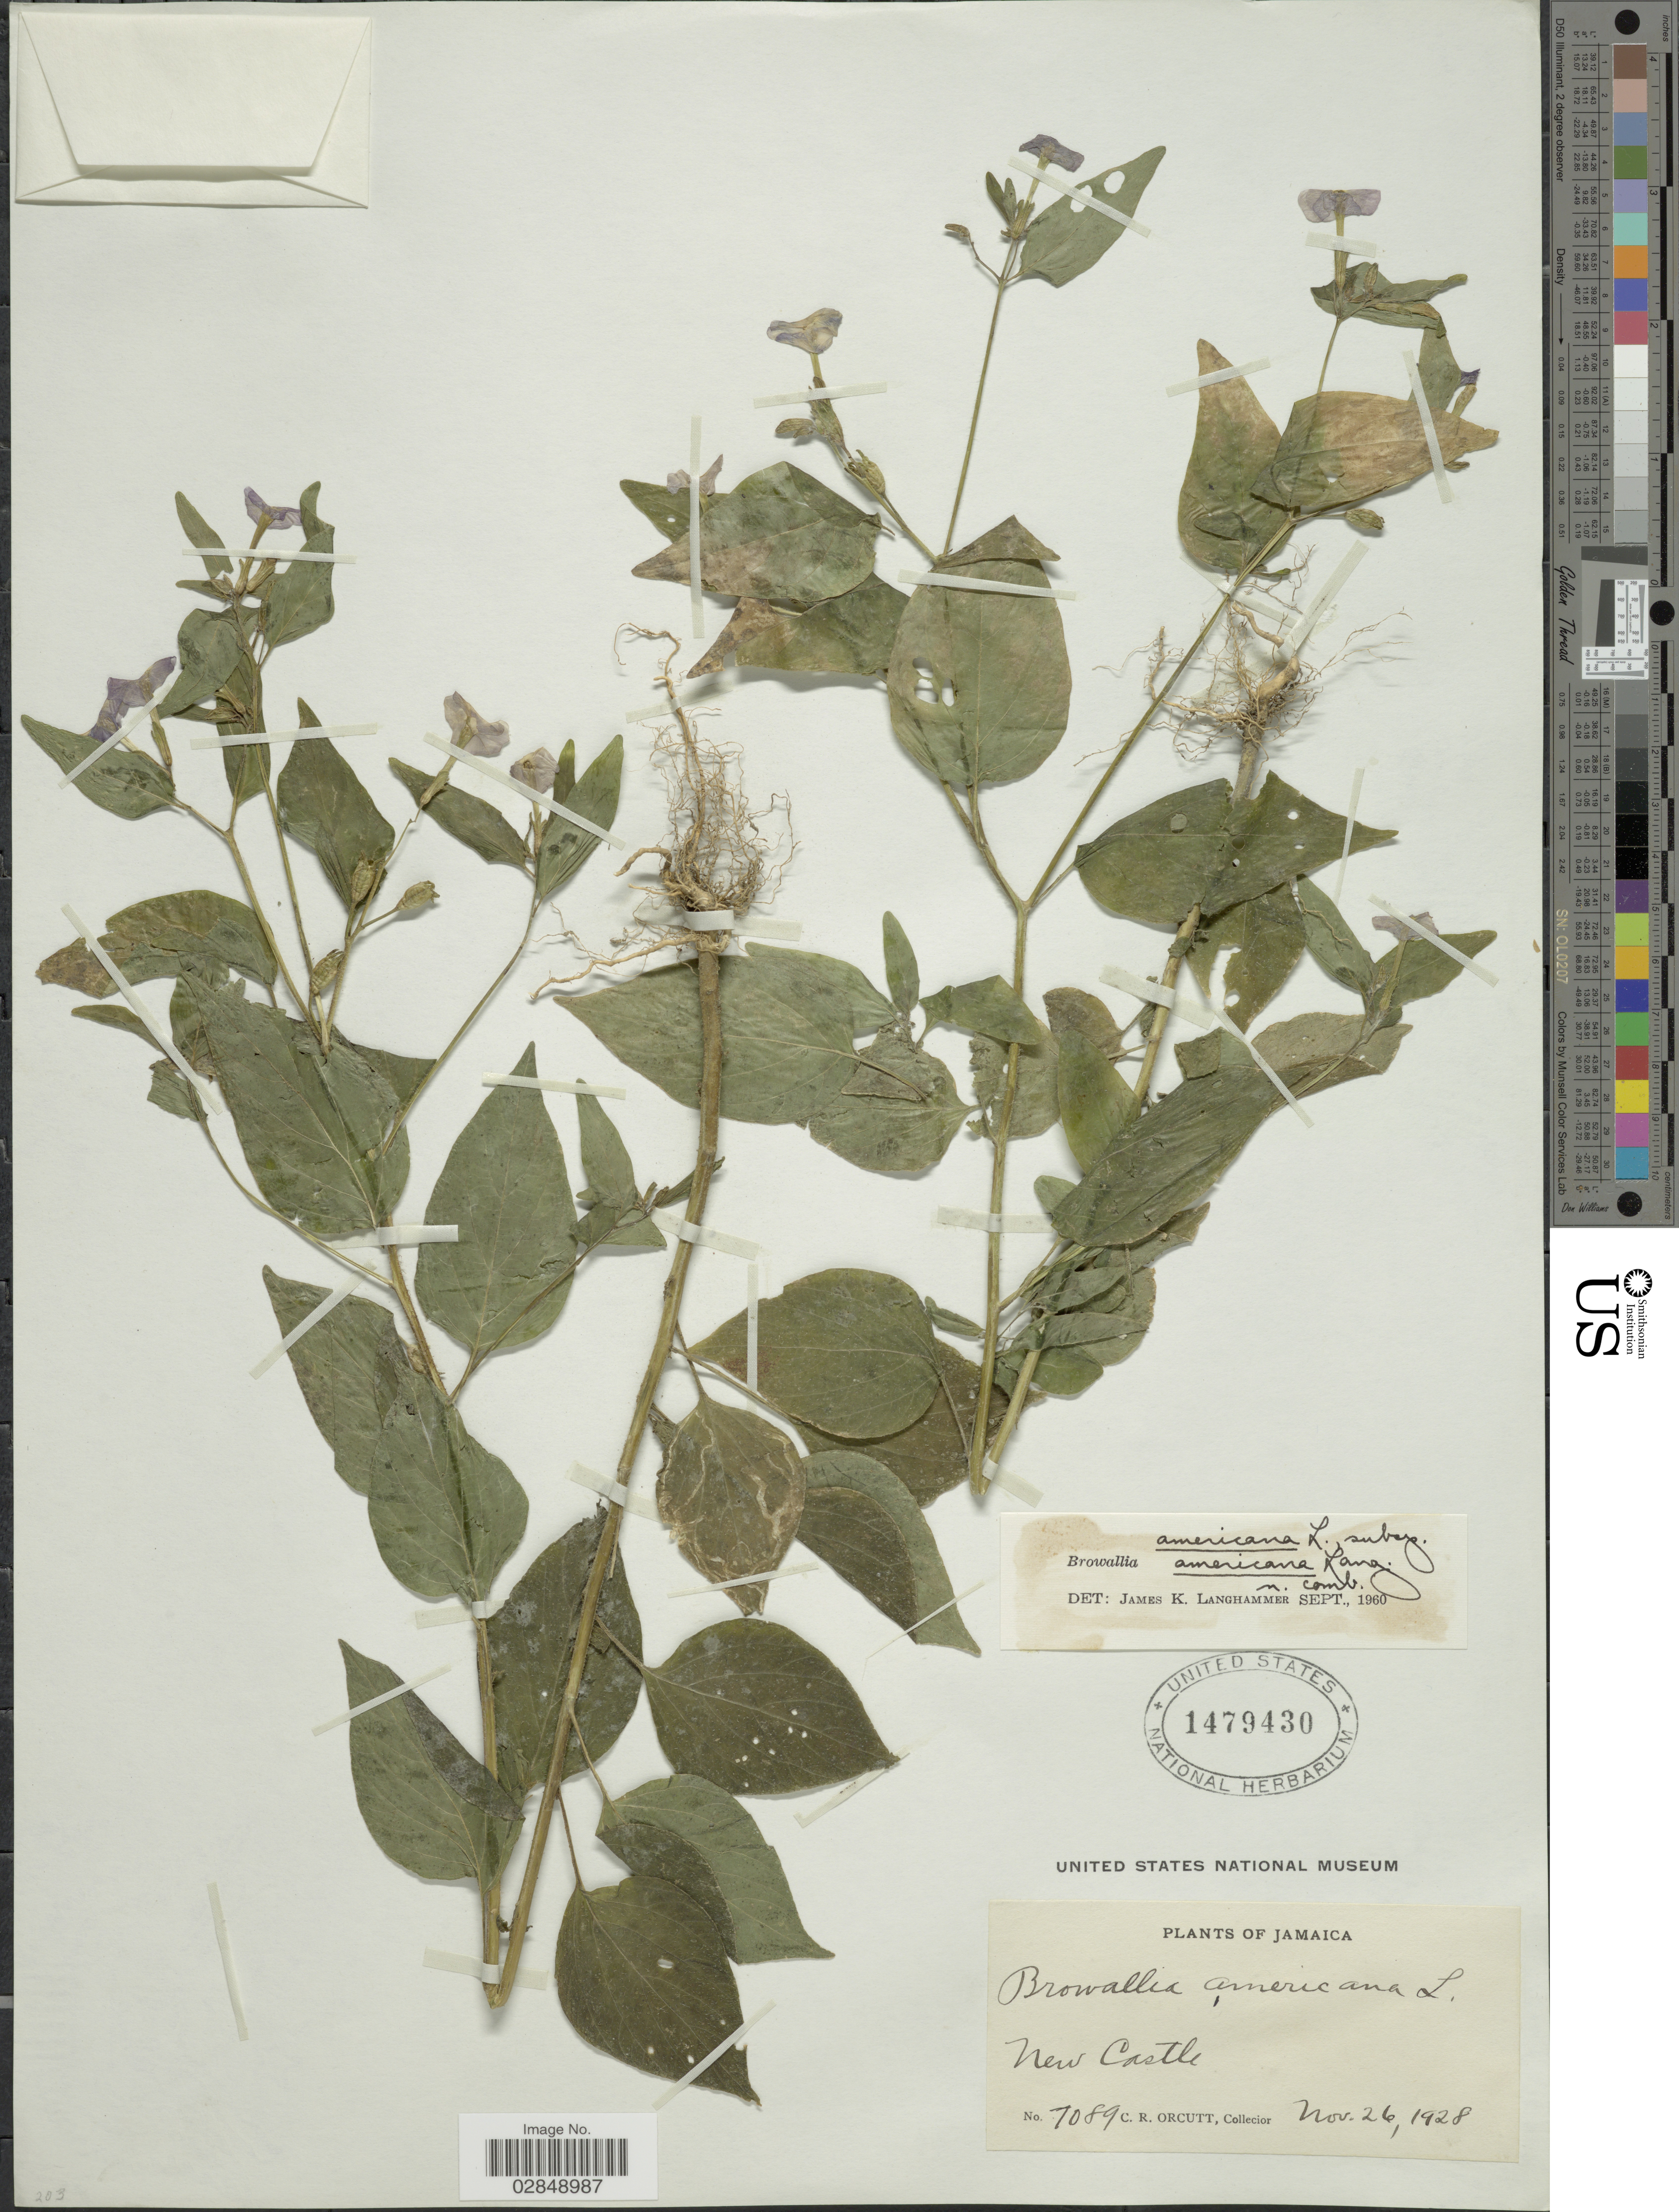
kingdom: Plantae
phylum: Tracheophyta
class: Magnoliopsida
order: Solanales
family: Solanaceae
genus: Browallia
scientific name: Browallia americana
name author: L.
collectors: C. R. Orcutt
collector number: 7089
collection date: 1928-11-26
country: Jamaica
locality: New Castle.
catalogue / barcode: US 1479430